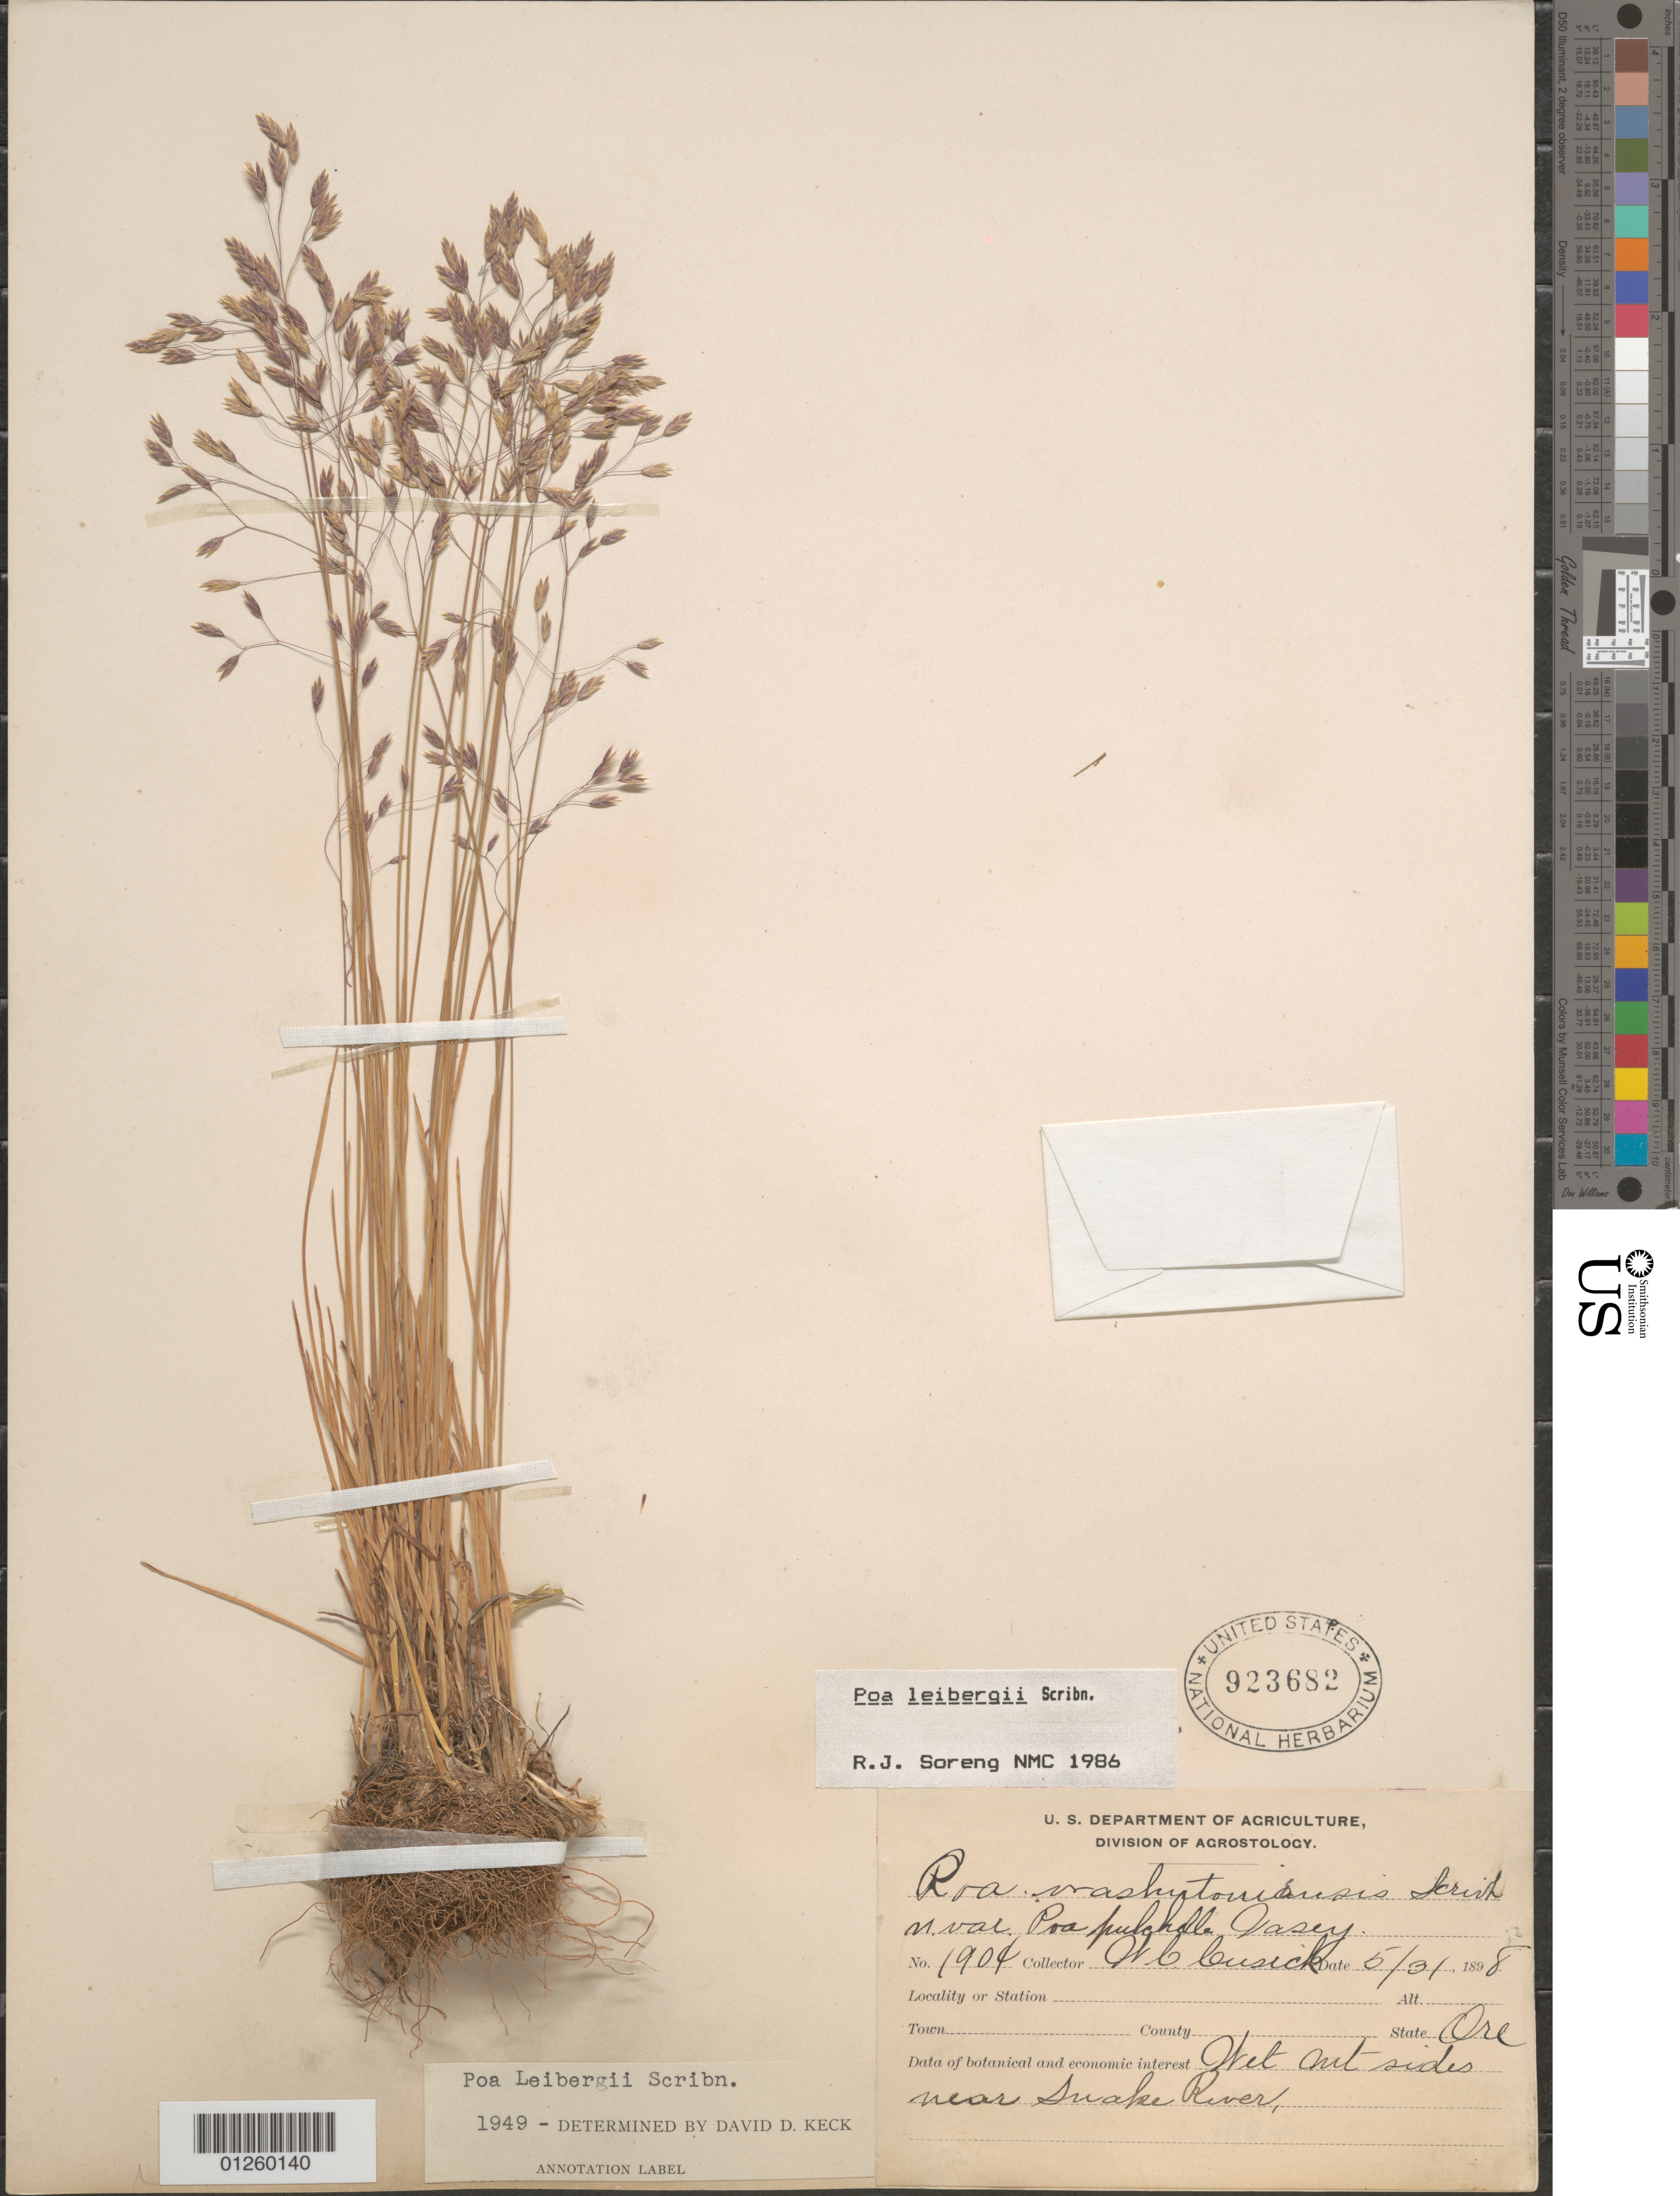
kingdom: Plantae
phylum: Tracheophyta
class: Liliopsida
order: Poales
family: Poaceae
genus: Poa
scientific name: Poa leibergii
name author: Scribn.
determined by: Soreng, Robert J., Research Associate (BOT), Smithsonian Institution - National Museum of Natural History (UNITED STATES)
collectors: W. C. Cusick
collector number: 1904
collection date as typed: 5/31/1898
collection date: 1898-05-31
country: United States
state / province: Oregon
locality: Wet Mt sides near Snake River.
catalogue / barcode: US 923682